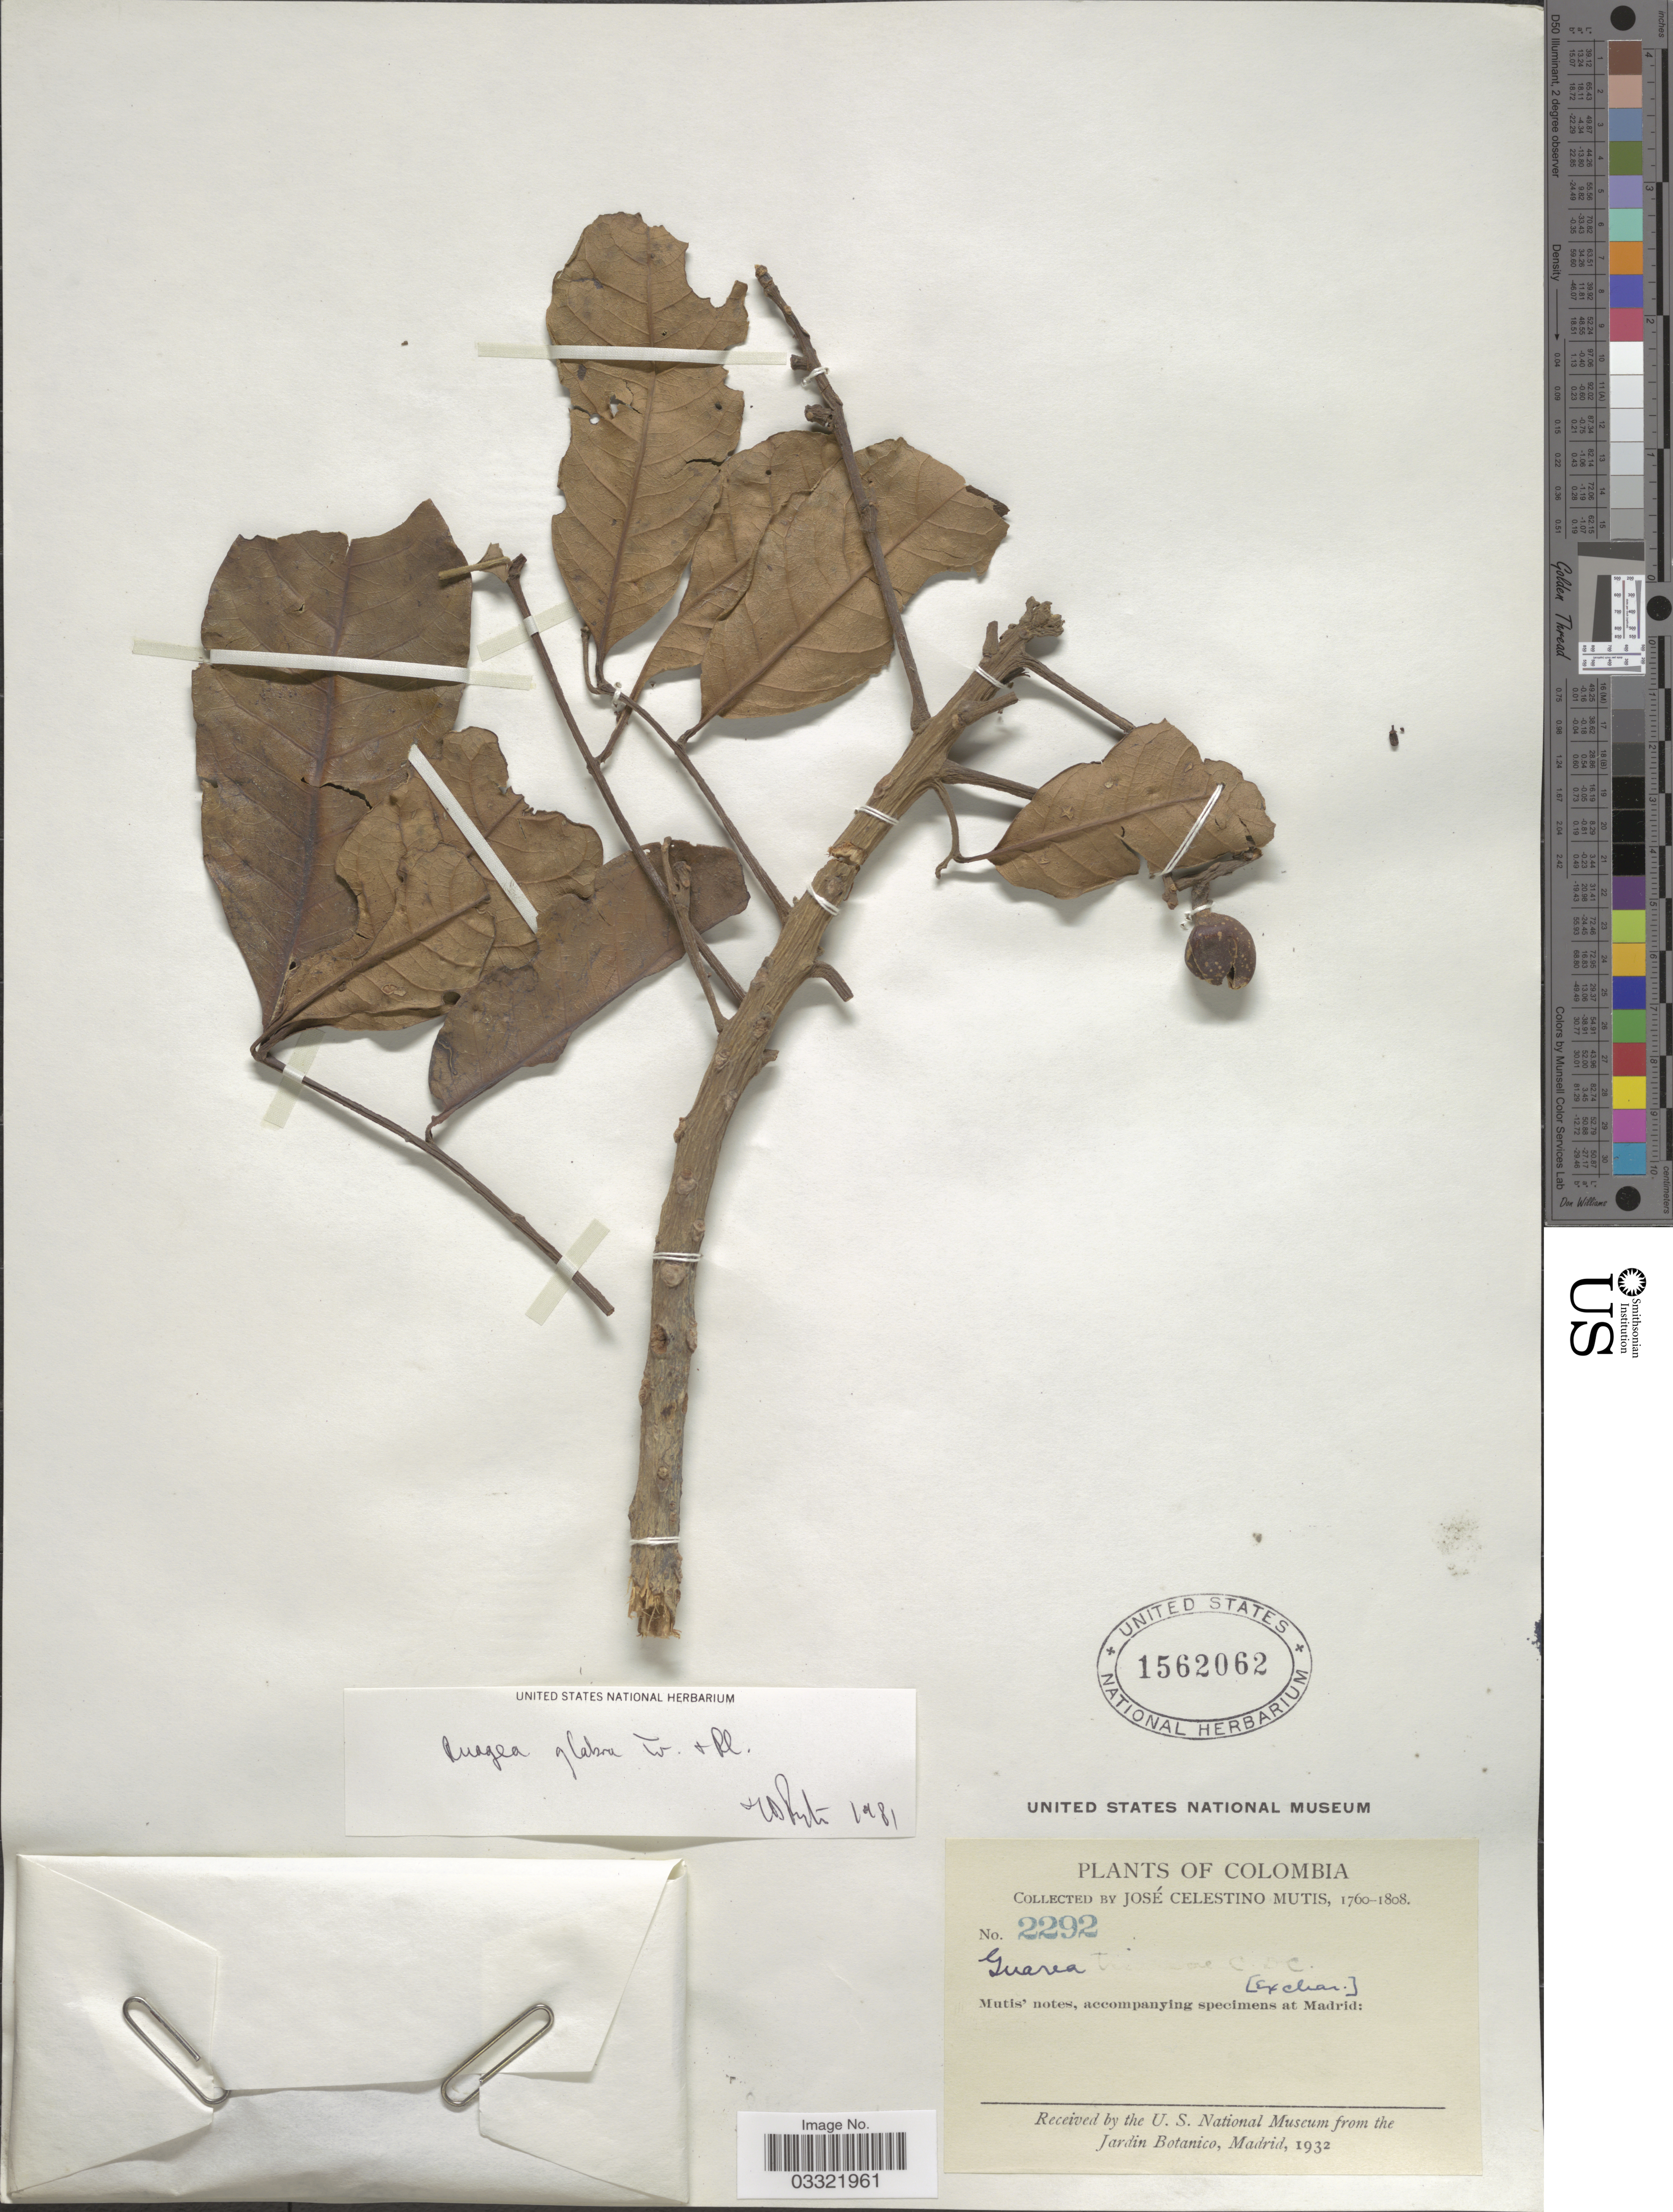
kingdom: Plantae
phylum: Tracheophyta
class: Magnoliopsida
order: Sapindales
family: Meliaceae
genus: Ruagea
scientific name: Ruagea glabra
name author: Triana & Planch.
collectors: J. C. B. Mutis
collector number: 2292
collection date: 1760/1808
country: Colombia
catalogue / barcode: US 1562062